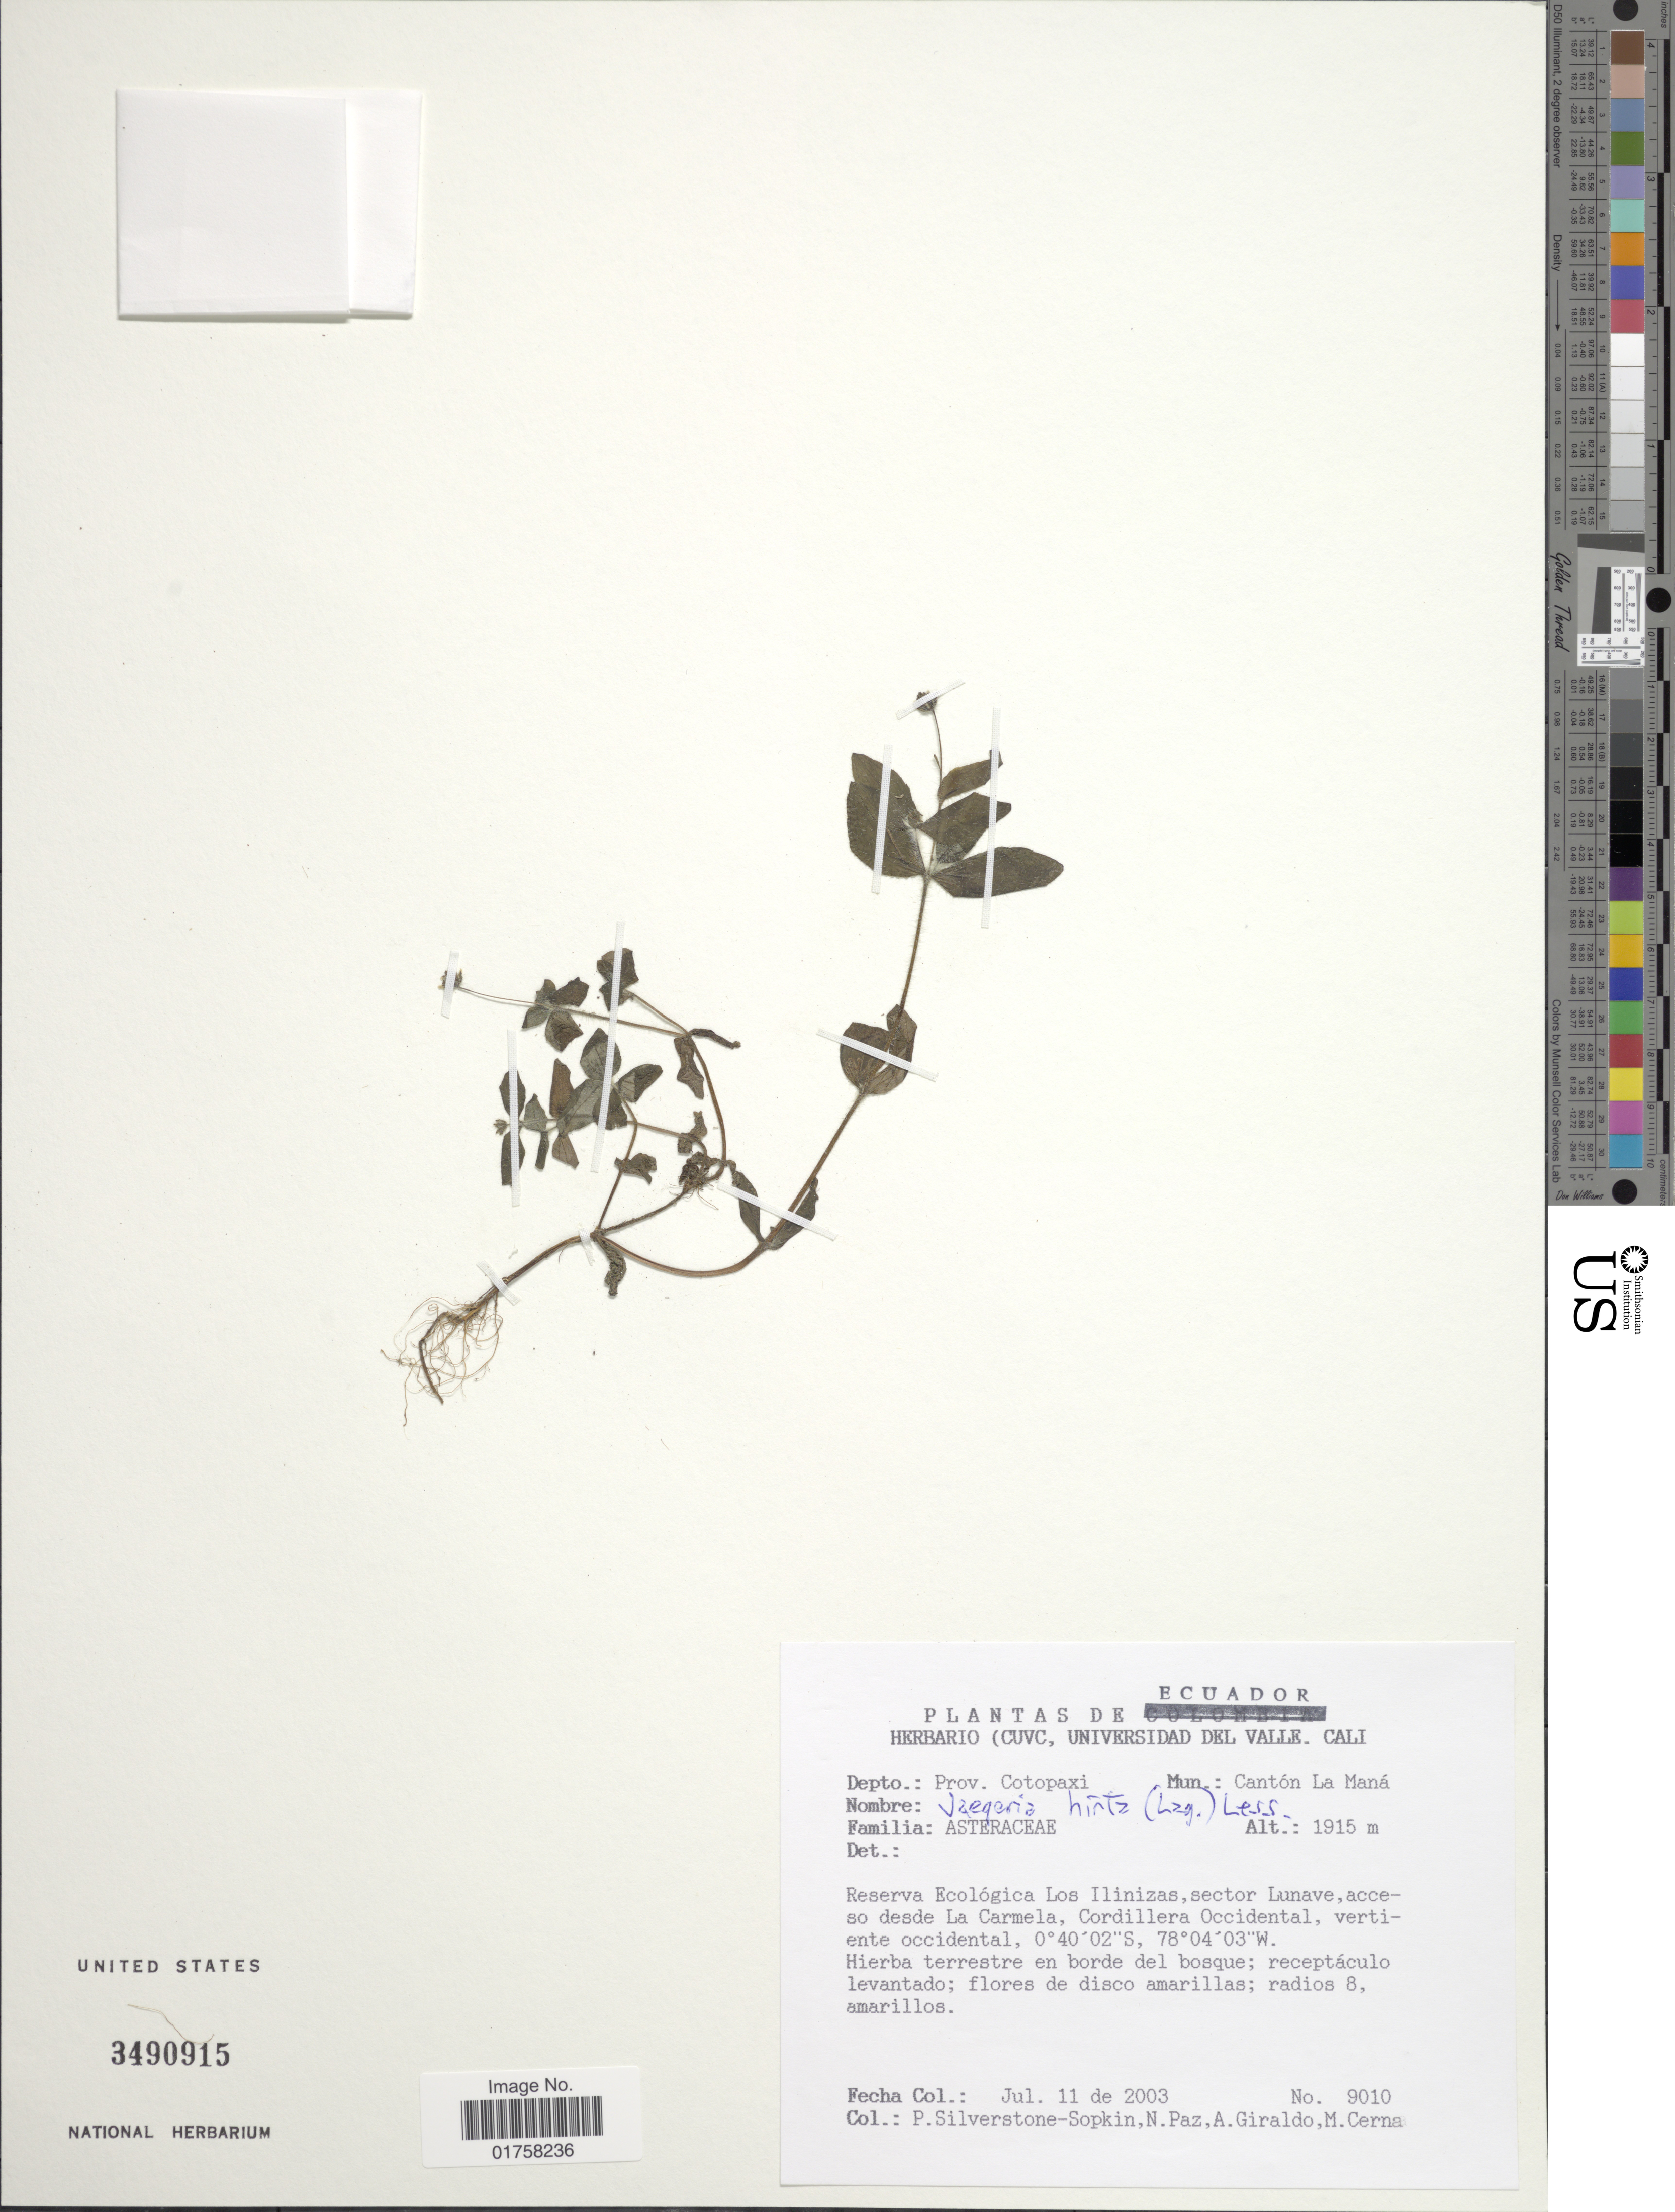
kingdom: Plantae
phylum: Tracheophyta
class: Magnoliopsida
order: Asterales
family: Asteraceae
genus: Jaegeria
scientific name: Jaegeria hirta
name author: (Lag.) Less.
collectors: P. A. Silverstone-Sopkin, N. Paz, A. Giraldo & M. Cerna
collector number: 9010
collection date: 2003-07-11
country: Ecuador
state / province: Cotopaxi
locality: Mun.: Cantón La Maná, Reserva Ecológica Los Ilinizas, sector Lunave, acceso desde La Carmela, Cordillera Occidental, vertiente occidental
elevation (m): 1915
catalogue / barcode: US 3490915